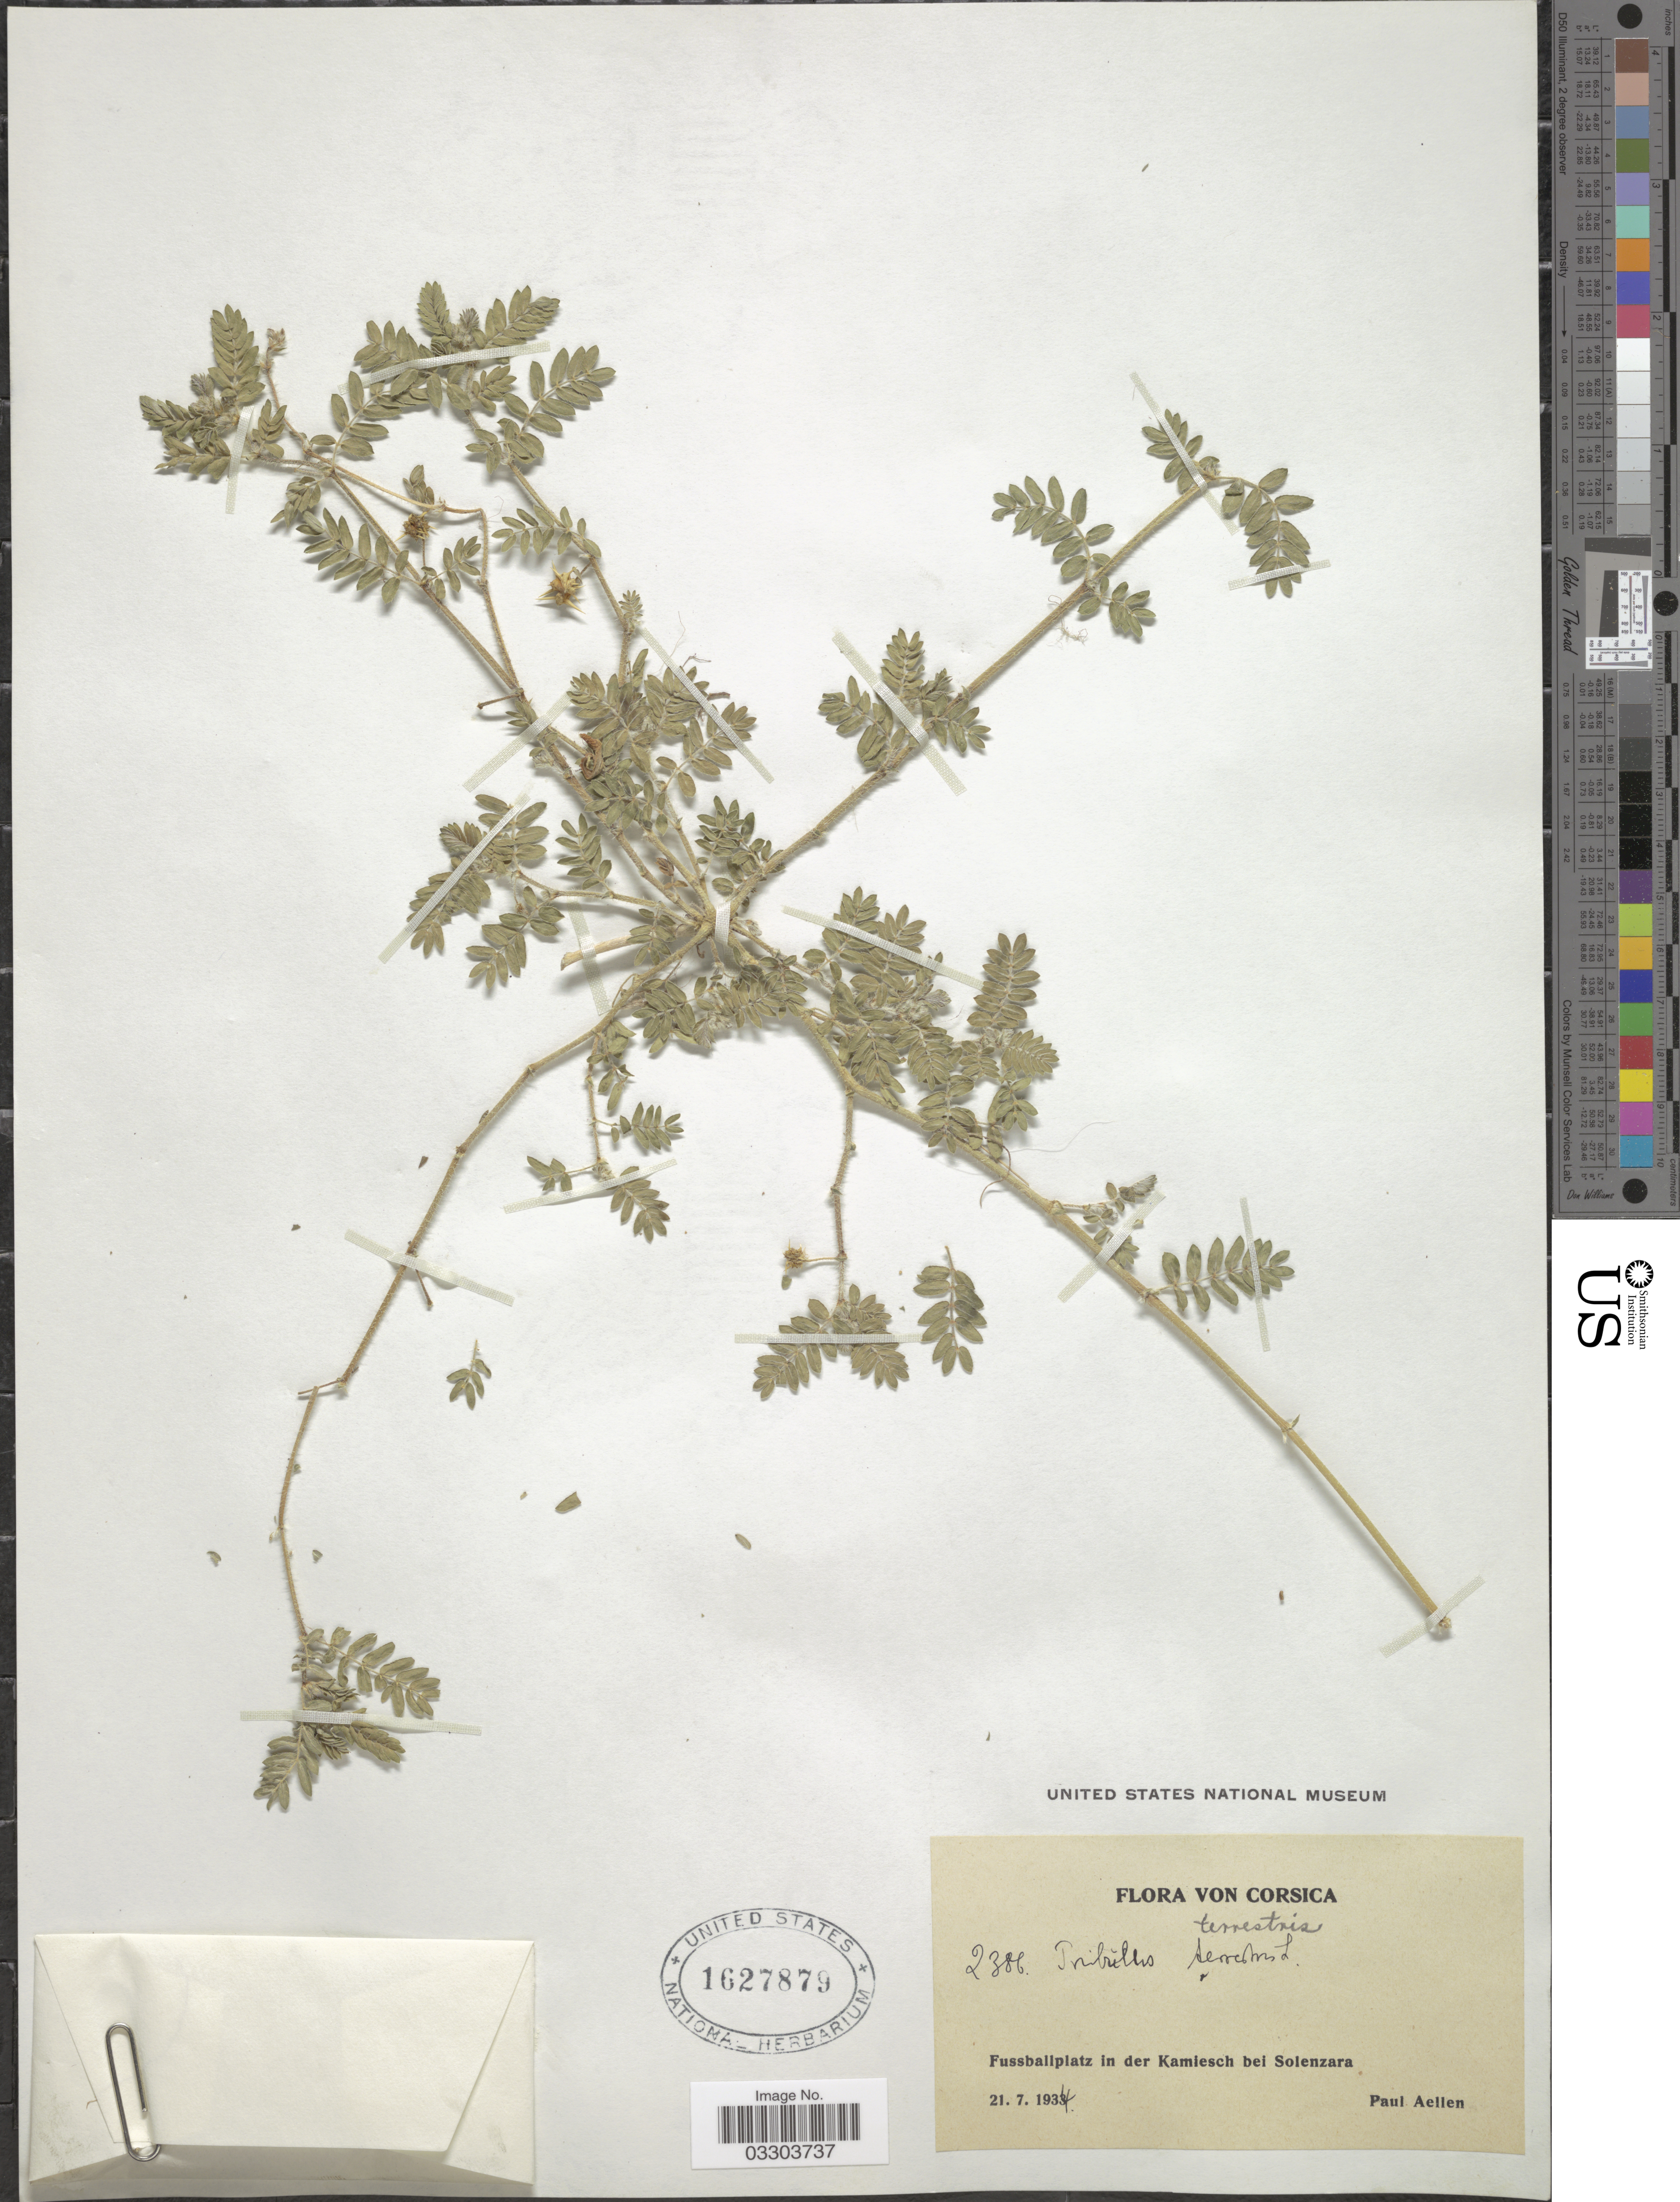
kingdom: Plantae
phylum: Tracheophyta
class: Magnoliopsida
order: Zygophyllales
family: Zygophyllaceae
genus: Tribulus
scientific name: Tribulus terrestris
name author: L.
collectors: P. Aellen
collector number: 2386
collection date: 1934-07-21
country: France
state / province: Corsica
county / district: Corse-du-Sud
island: Corse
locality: Fussballplatz in der Kamiesch bei Solenzara.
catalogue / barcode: US 1627879